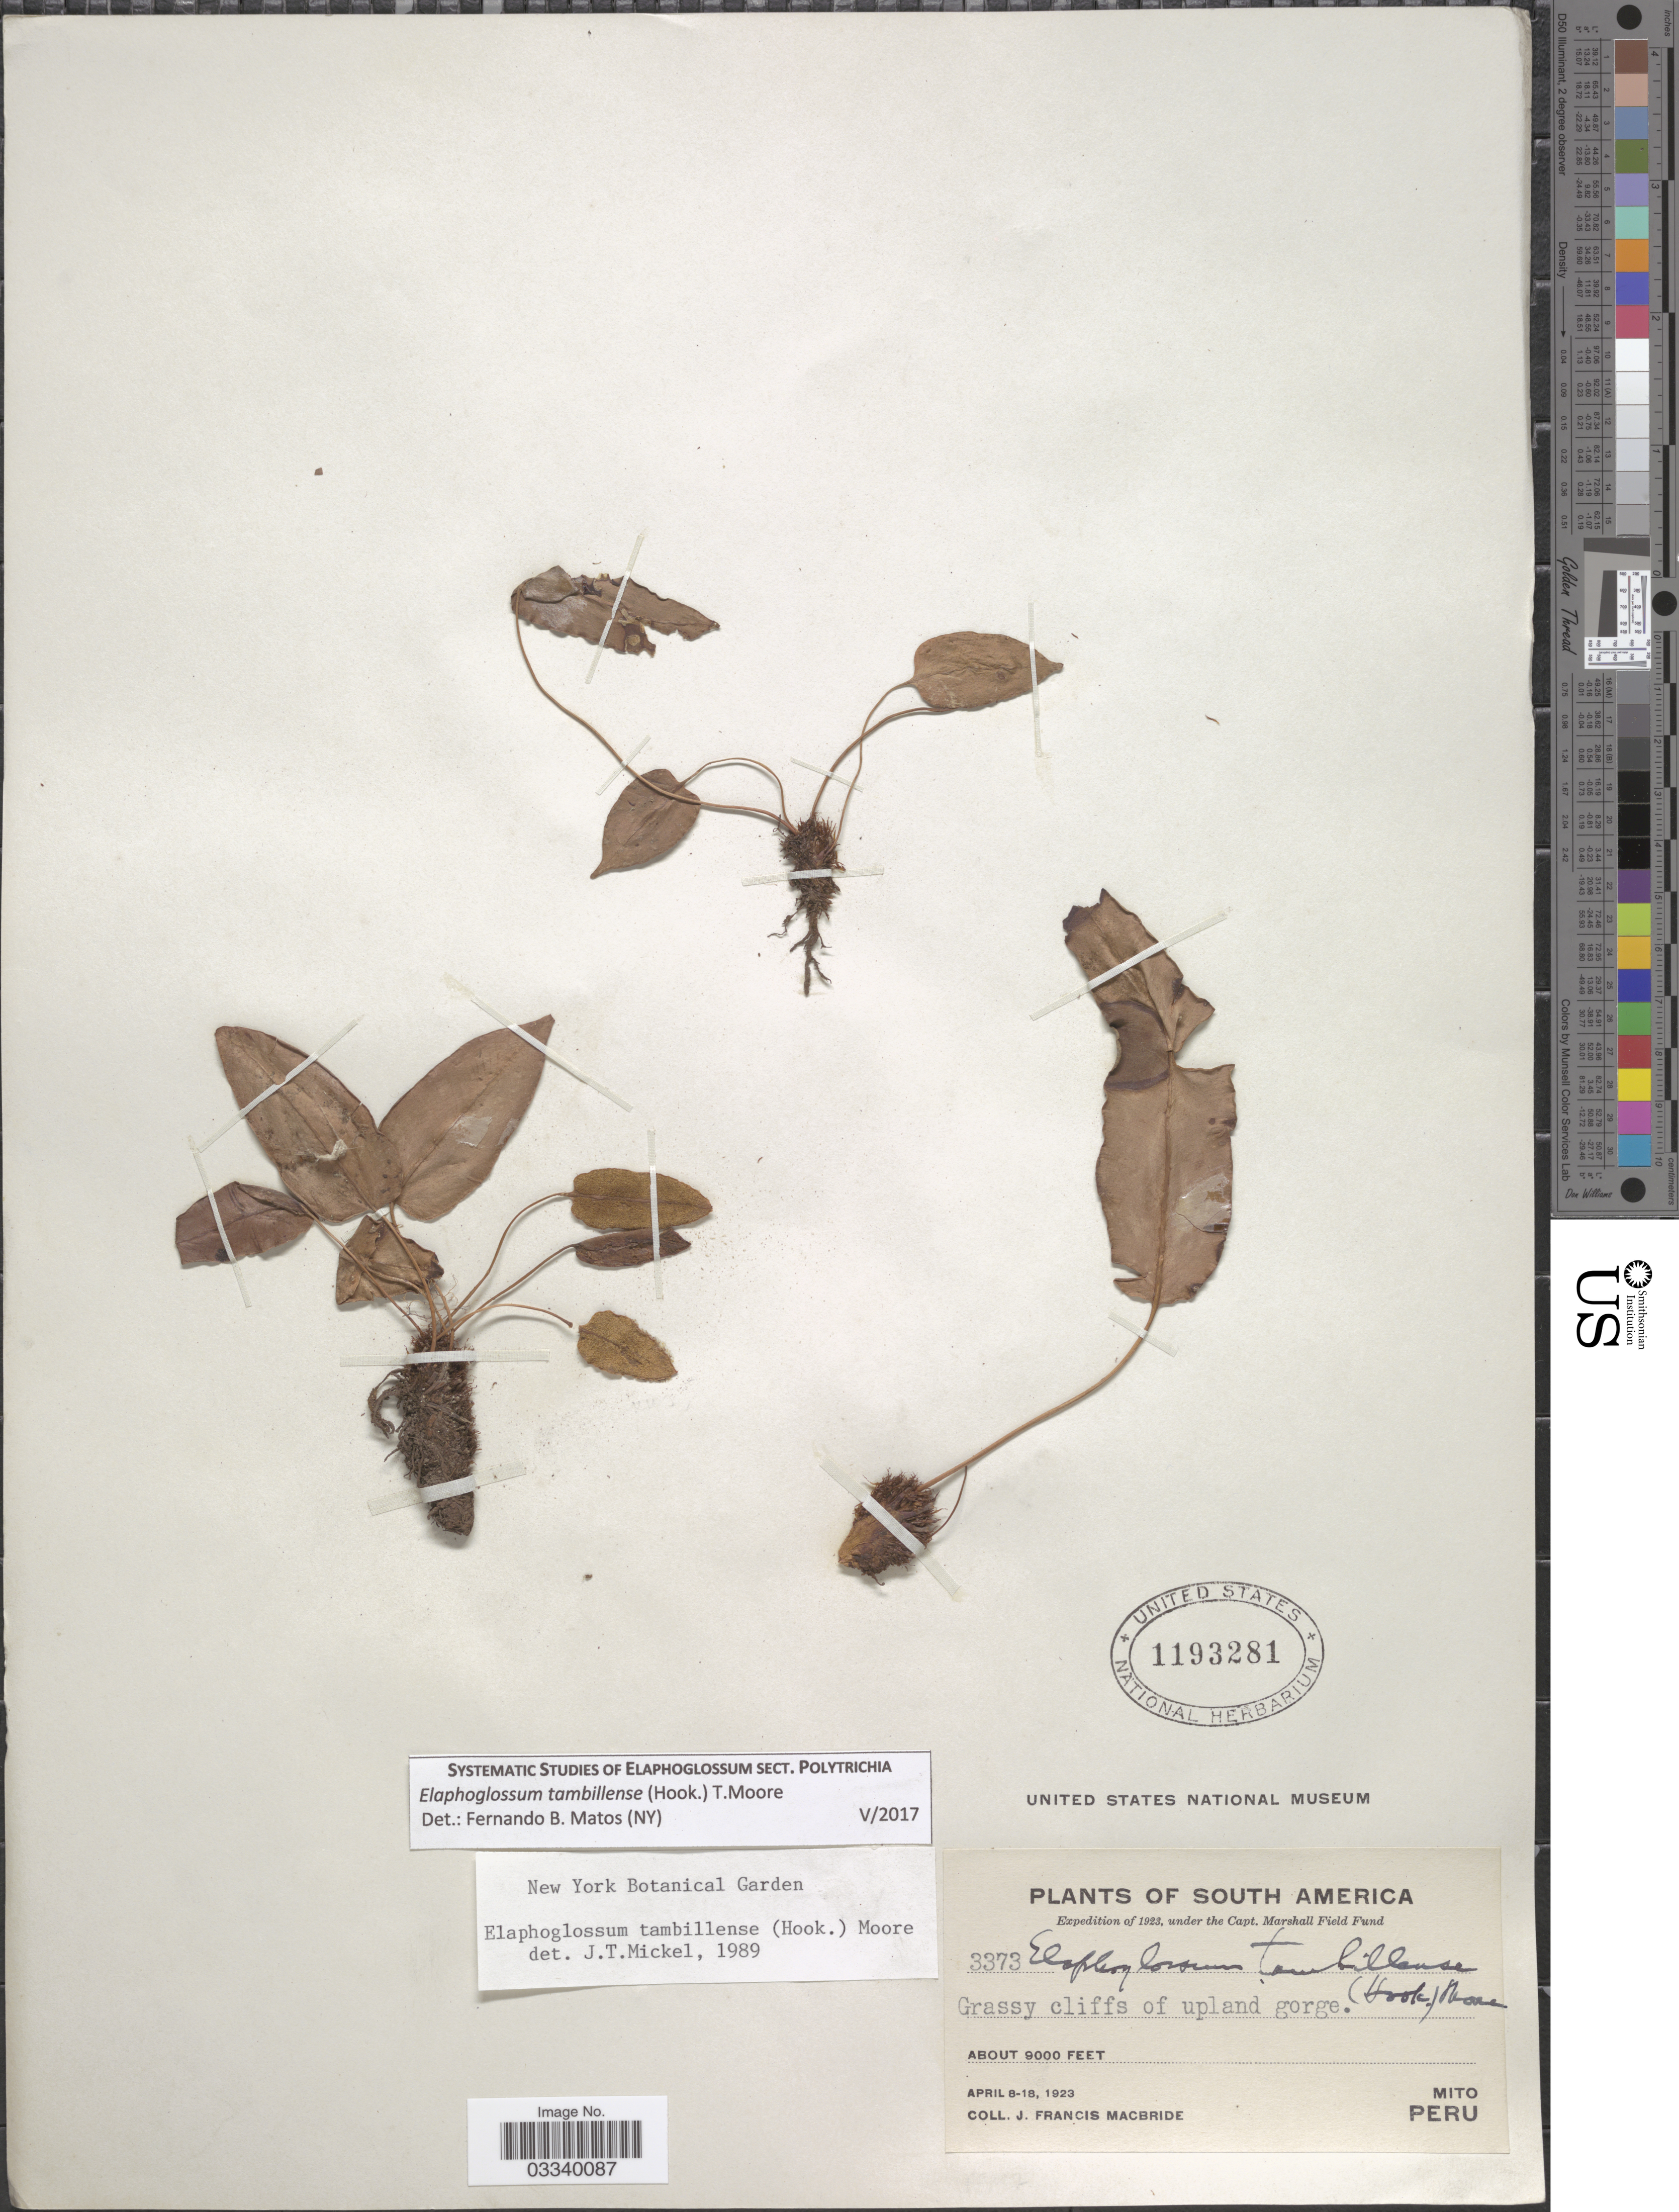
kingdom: Plantae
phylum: Tracheophyta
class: Polypodiopsida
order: Polypodiales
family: Dryopteridaceae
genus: Elaphoglossum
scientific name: Elaphoglossum tambillense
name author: (Hook.) T. Moore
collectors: J. F. Macbride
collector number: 3373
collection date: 1923-04-08/1923-04-18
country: Peru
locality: Mito.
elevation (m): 2743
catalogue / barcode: US 1193281